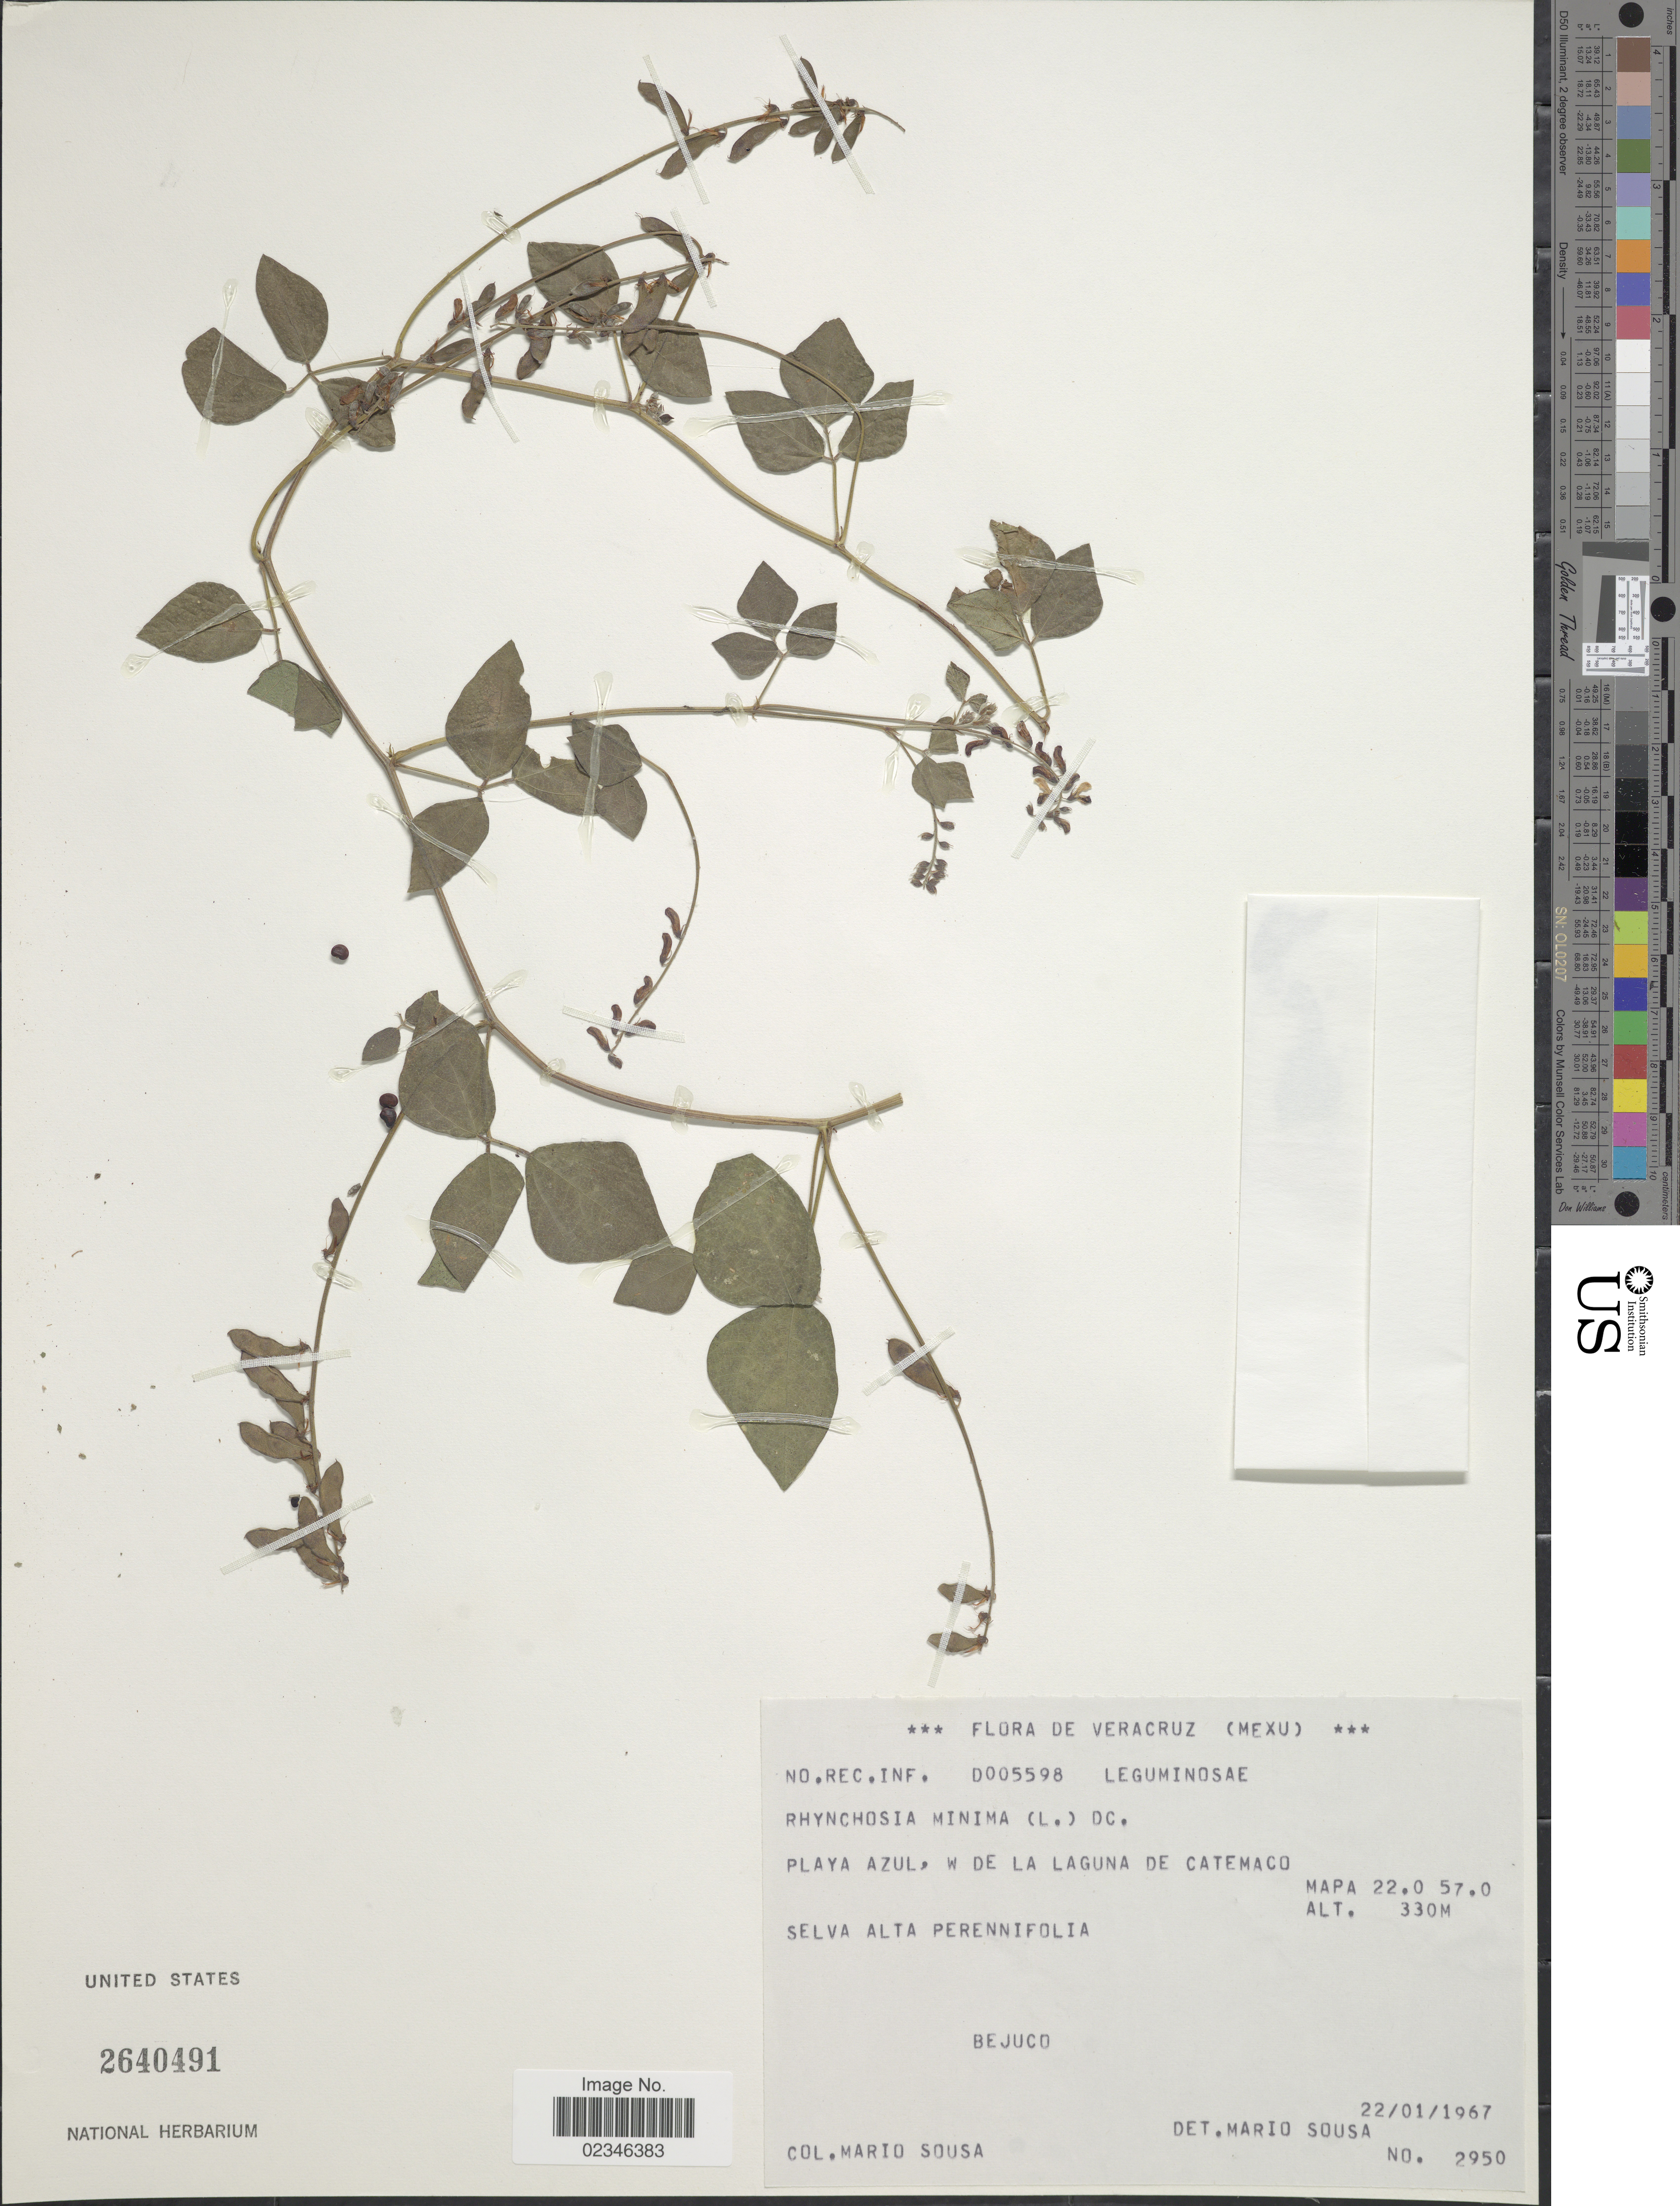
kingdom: Plantae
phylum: Tracheophyta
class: Magnoliopsida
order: Fabales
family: Fabaceae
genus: Rhynchosia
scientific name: Rhynchosia minima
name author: (L.) DC.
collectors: M. Sousa S.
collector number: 2950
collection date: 1967-01-22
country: Mexico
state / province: Veracruz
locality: Playa Azul, W de la Laguna de Catemaco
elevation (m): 330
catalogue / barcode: US 2640491